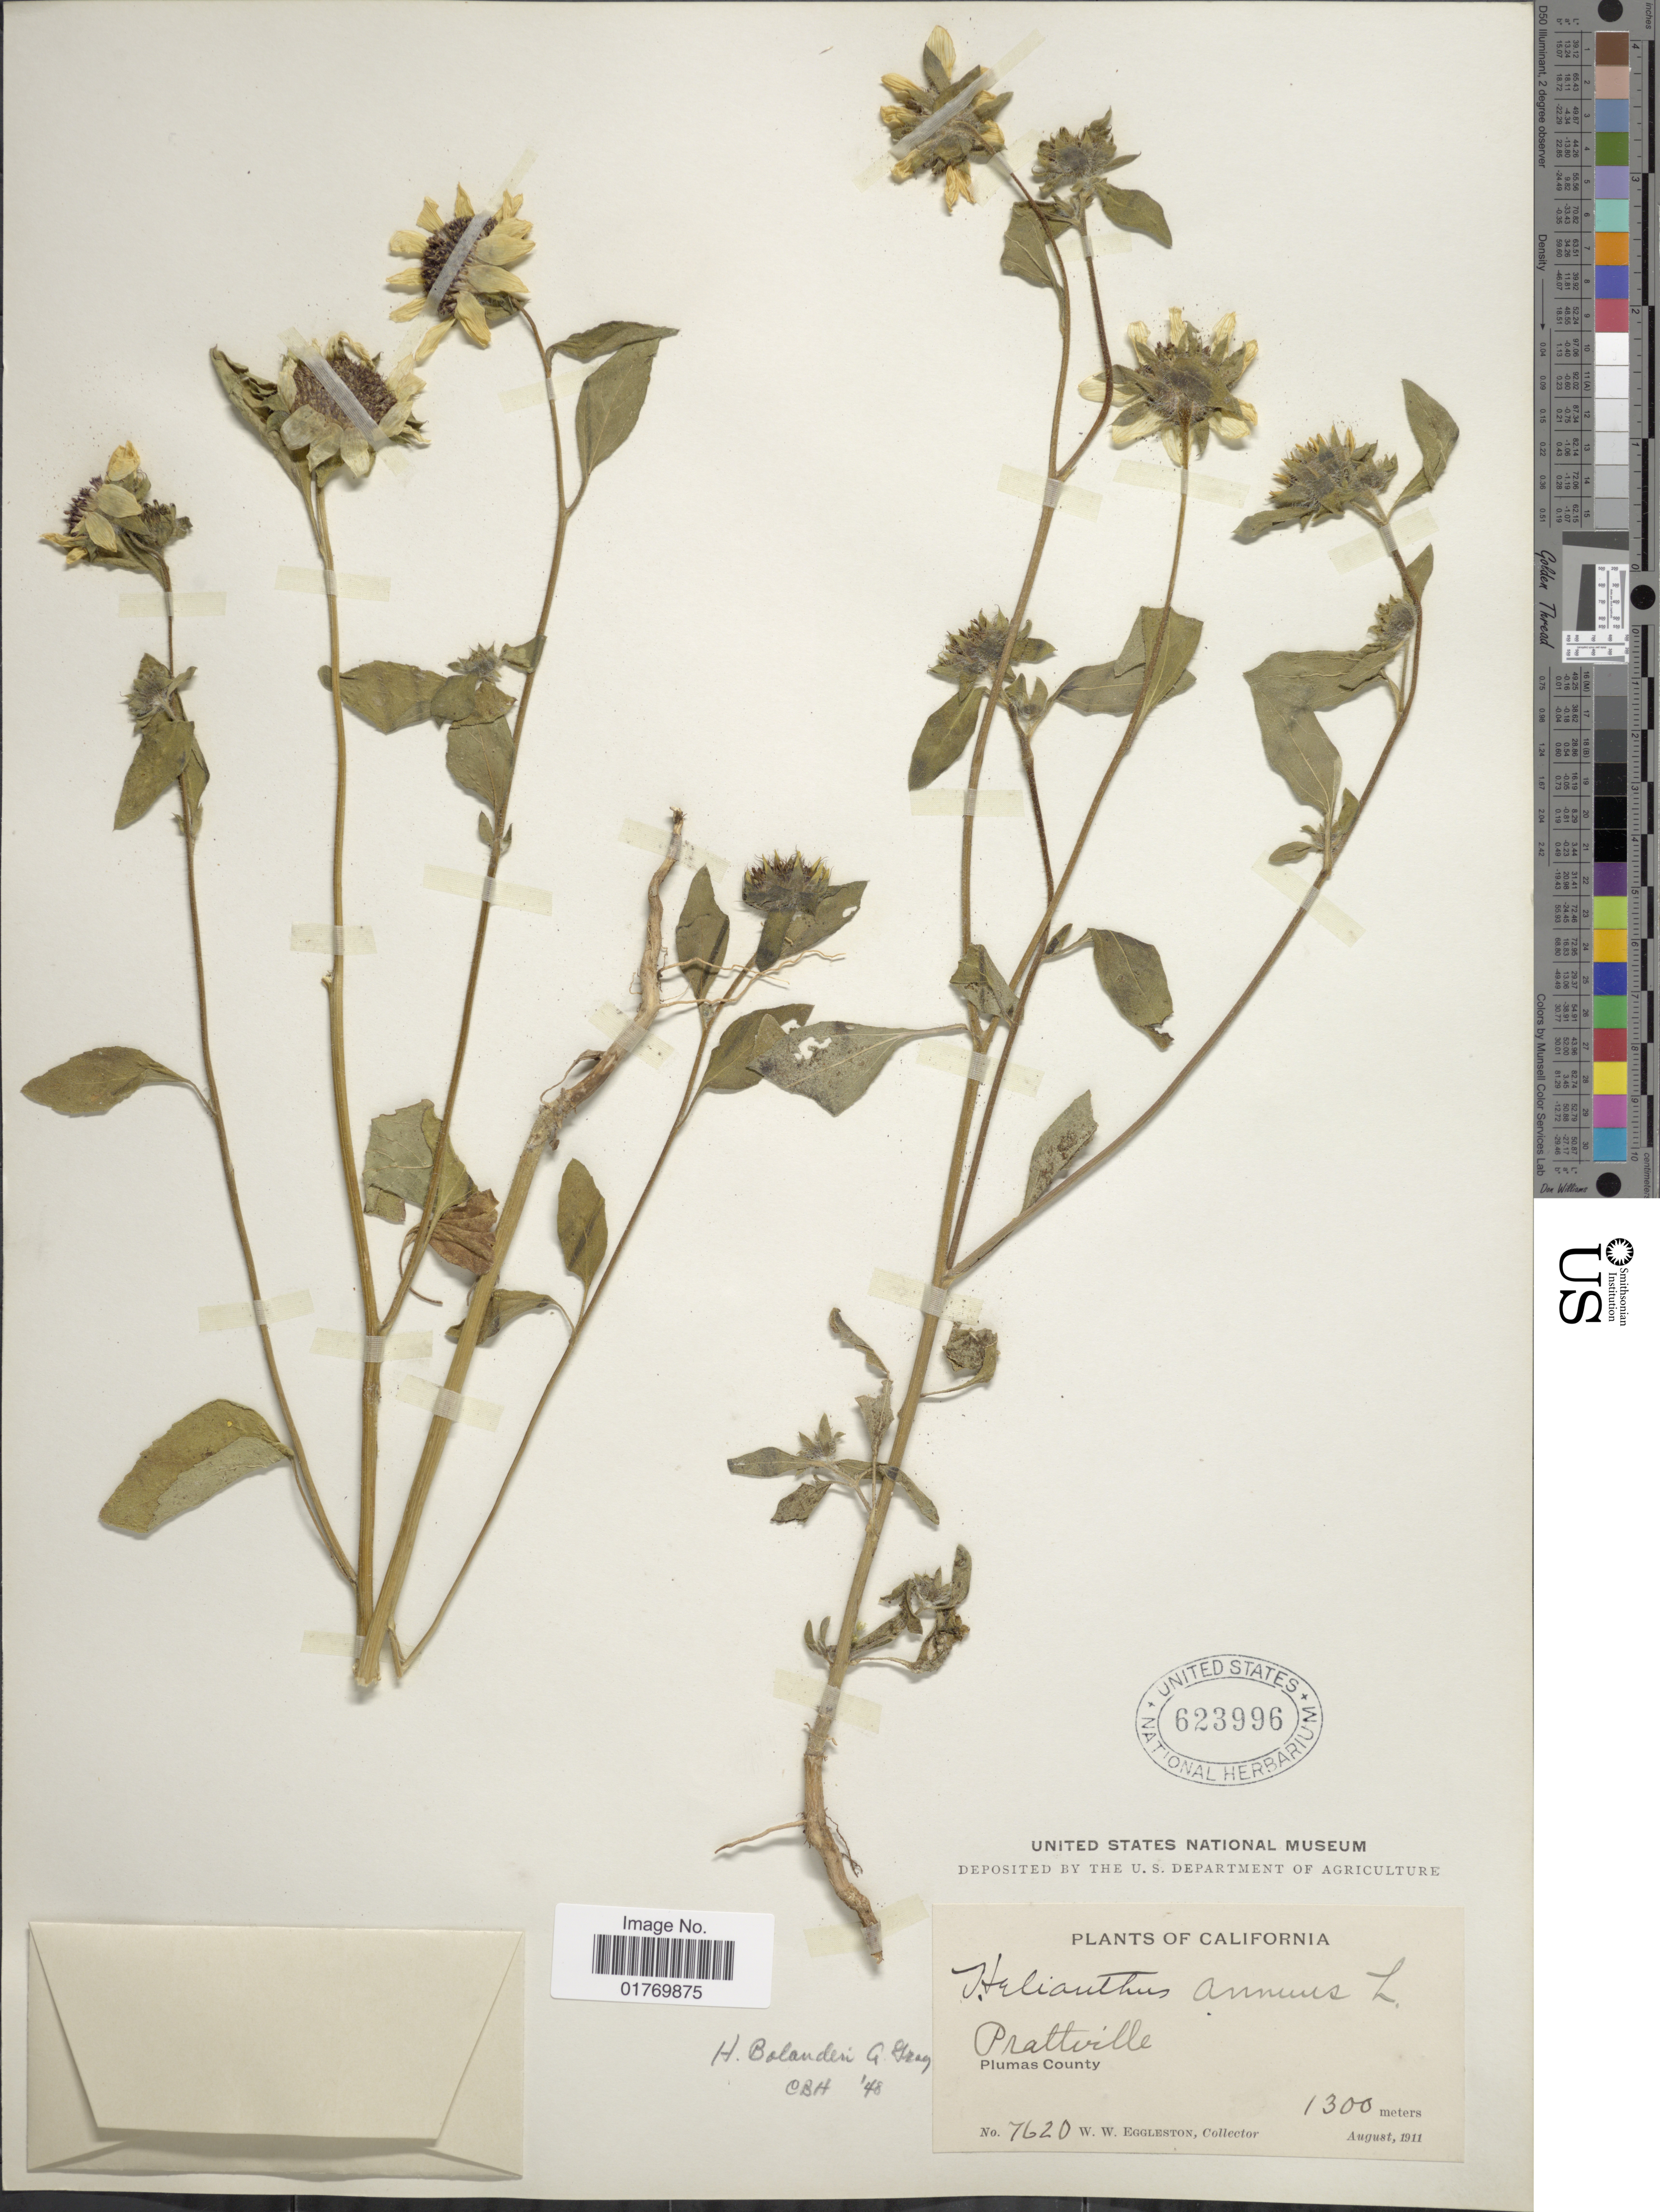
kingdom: Plantae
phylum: Tracheophyta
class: Magnoliopsida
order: Asterales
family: Asteraceae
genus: Helianthus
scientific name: Helianthus bolanderi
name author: A. Gray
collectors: W. W. Eggleston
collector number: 7620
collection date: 1911-08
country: United States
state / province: California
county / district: Plumas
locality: Prattville, Plumas County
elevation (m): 1300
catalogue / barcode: US 623996